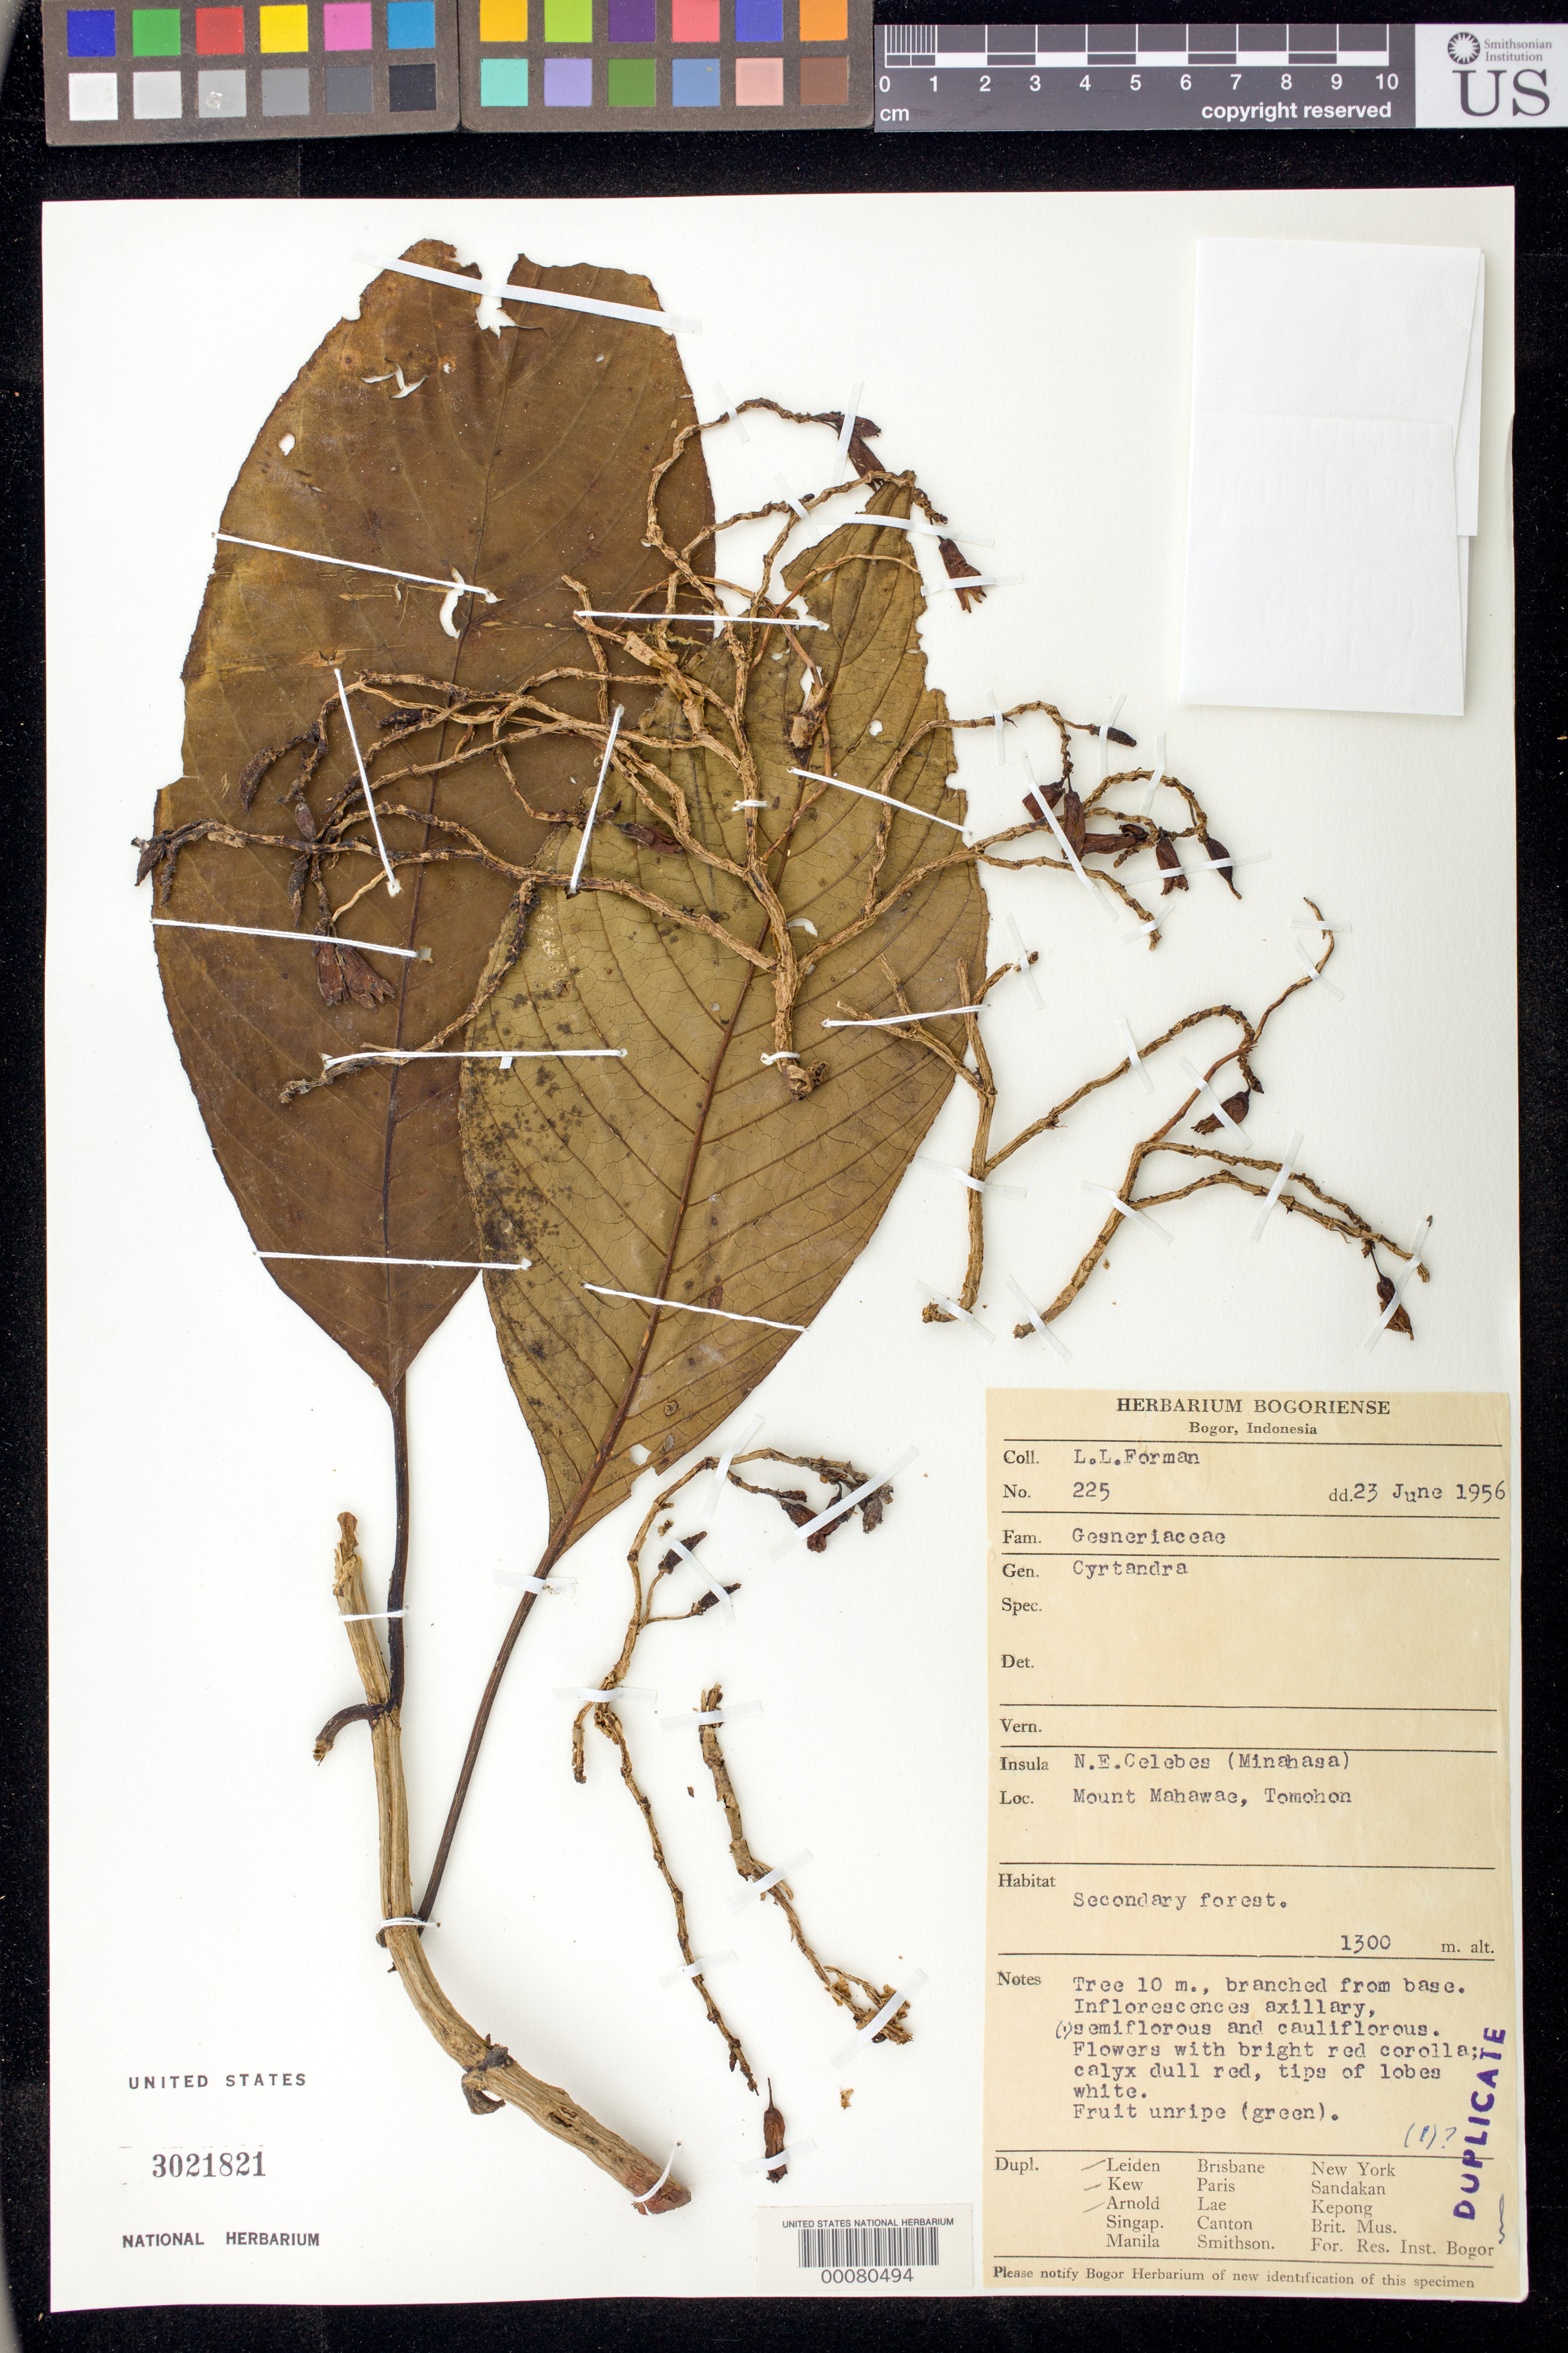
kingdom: Plantae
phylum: Tracheophyta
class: Magnoliopsida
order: Lamiales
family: Gesneriaceae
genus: Cyrtandra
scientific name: Cyrtandra celebica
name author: Blume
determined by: Skog, Laurence E.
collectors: L. Forman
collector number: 225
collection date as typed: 23 Jun 1956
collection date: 1956-06-23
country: Indonesia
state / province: Sulawesi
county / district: Sulawesi Utara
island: Sulawesi [Celebes]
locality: NE Celebes (Minahasa), Mt Mahawae, Tomohon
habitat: Secondary forest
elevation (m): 1300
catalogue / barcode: US 3021821